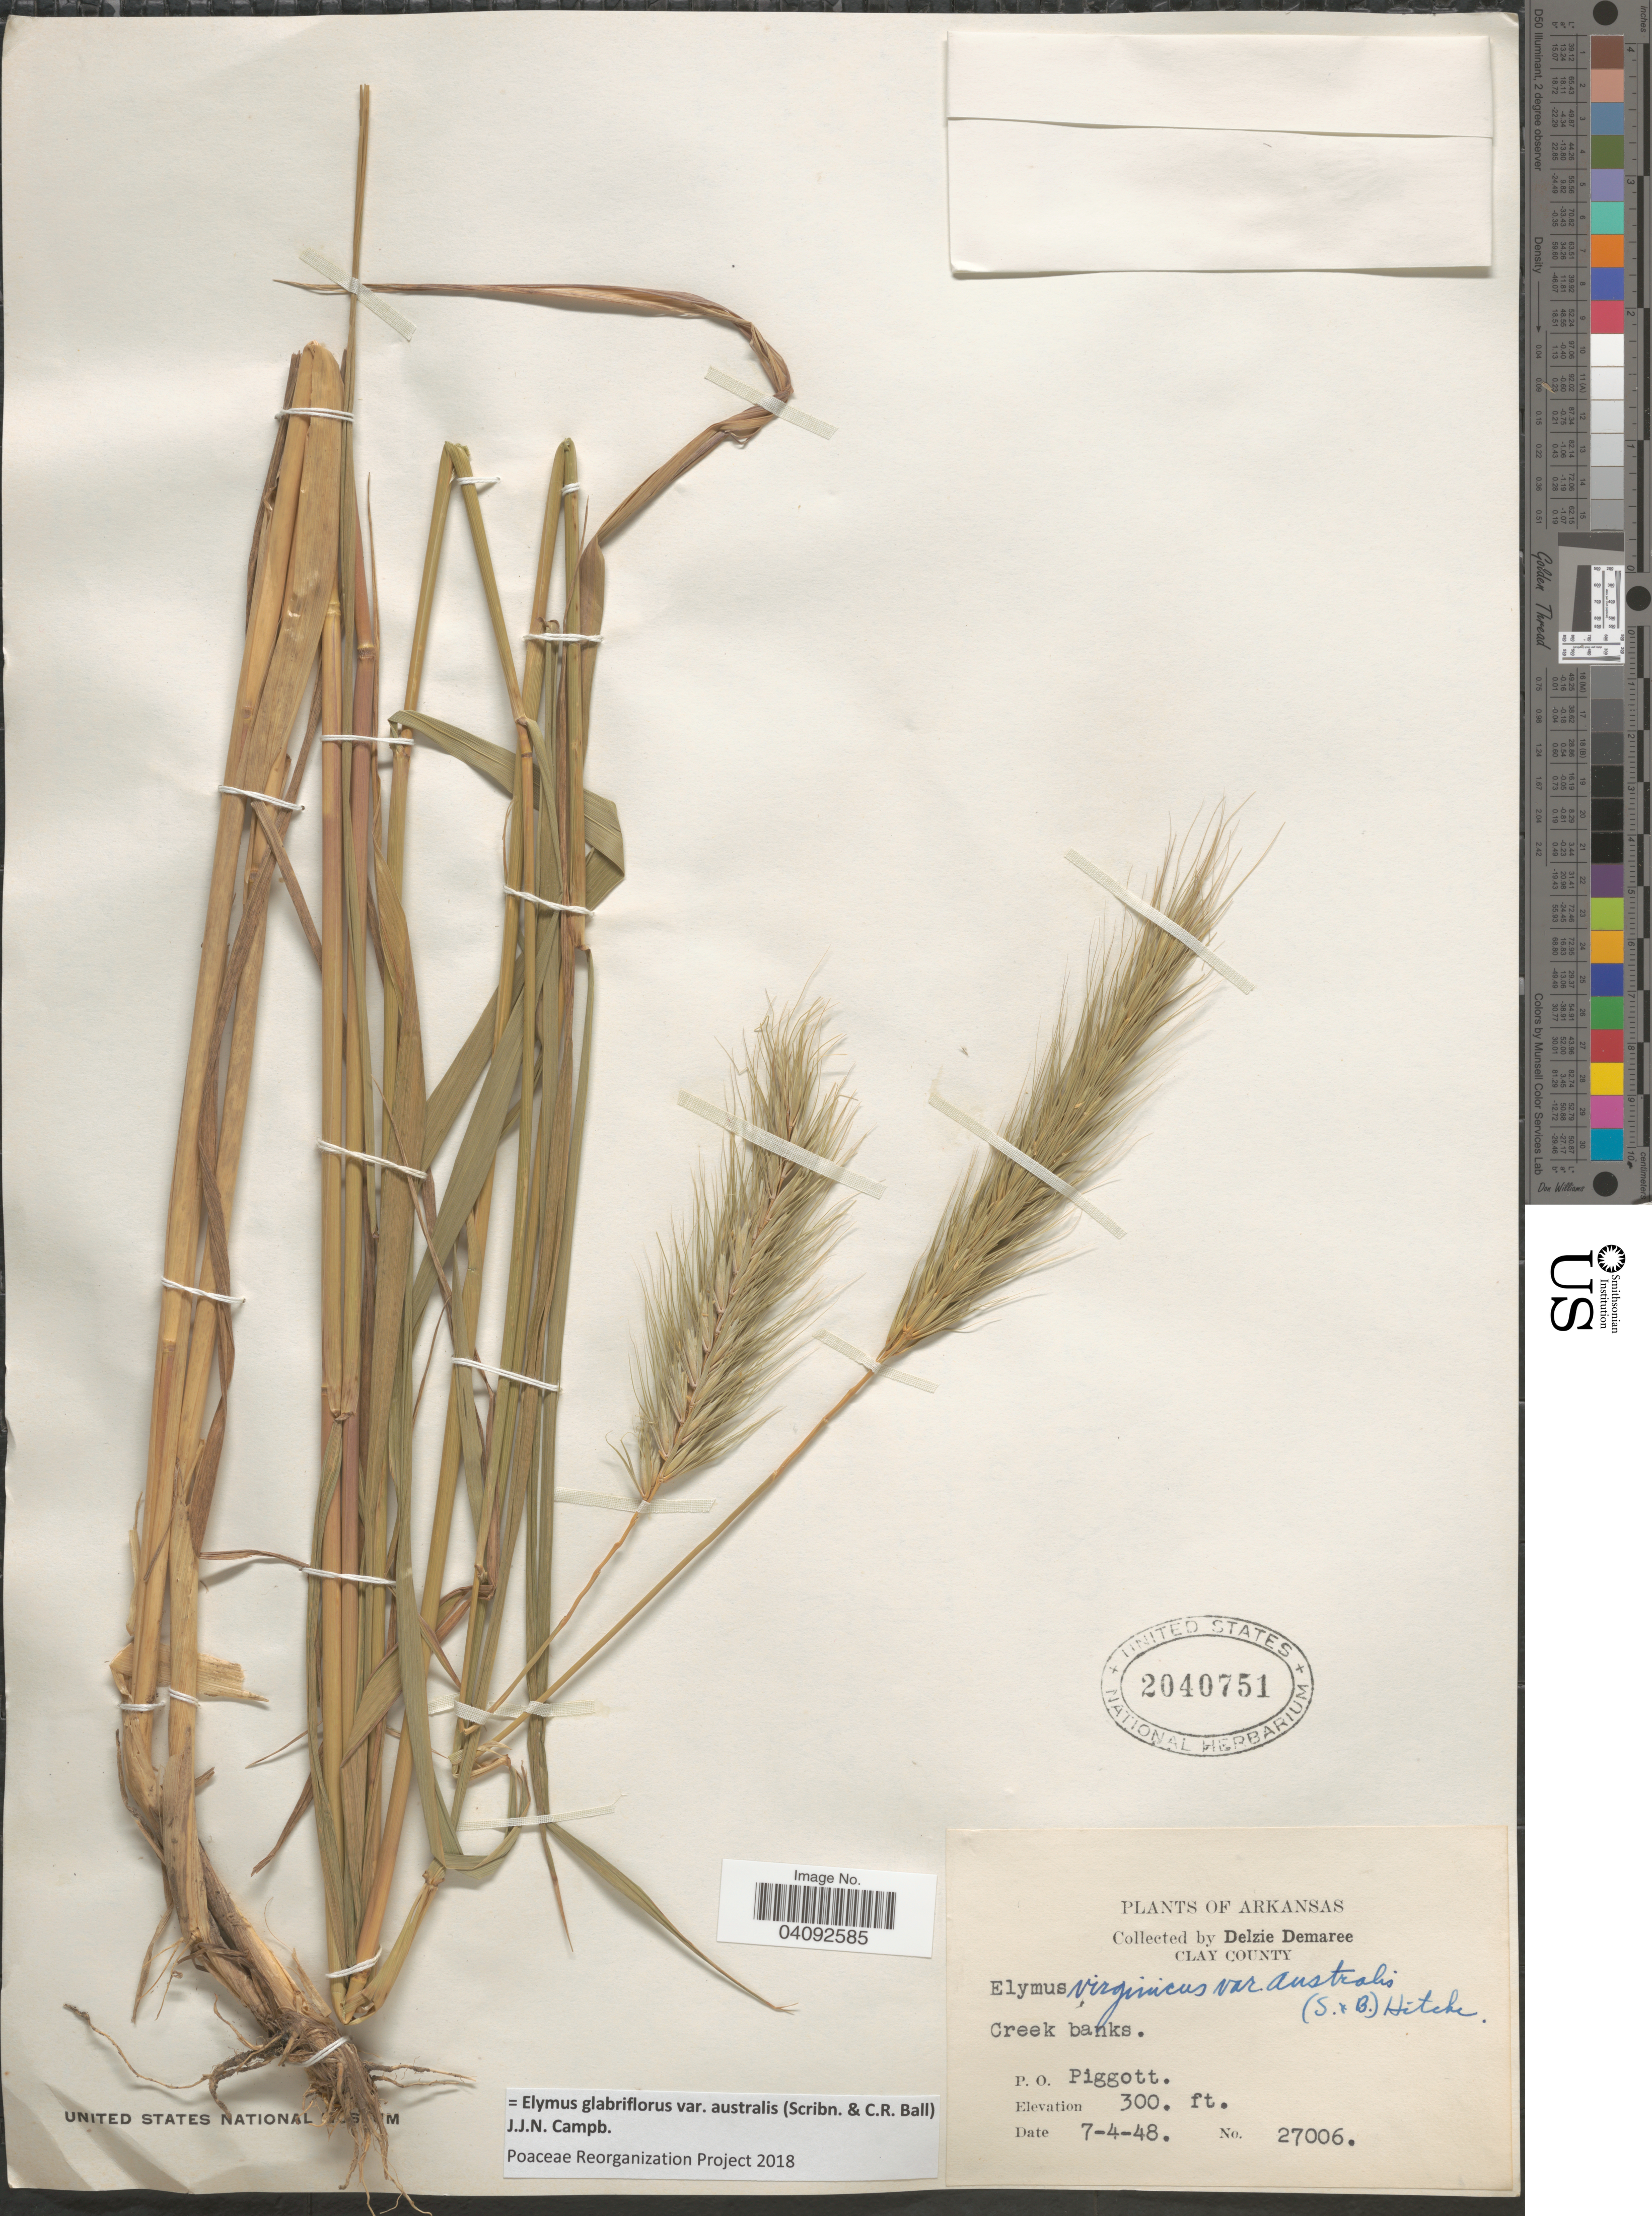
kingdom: Plantae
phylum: Tracheophyta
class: Liliopsida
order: Poales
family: Poaceae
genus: Elymus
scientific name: Elymus glabriflorus var. australis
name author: (Scribn. & C.R. Ball) J.J.N. Campb.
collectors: D. Demaree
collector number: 27006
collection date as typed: Transcribed d/m/y: 4/7/48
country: United States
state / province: Arkansas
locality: Clay County. P. O. Piggott.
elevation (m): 91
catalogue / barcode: US 2040751